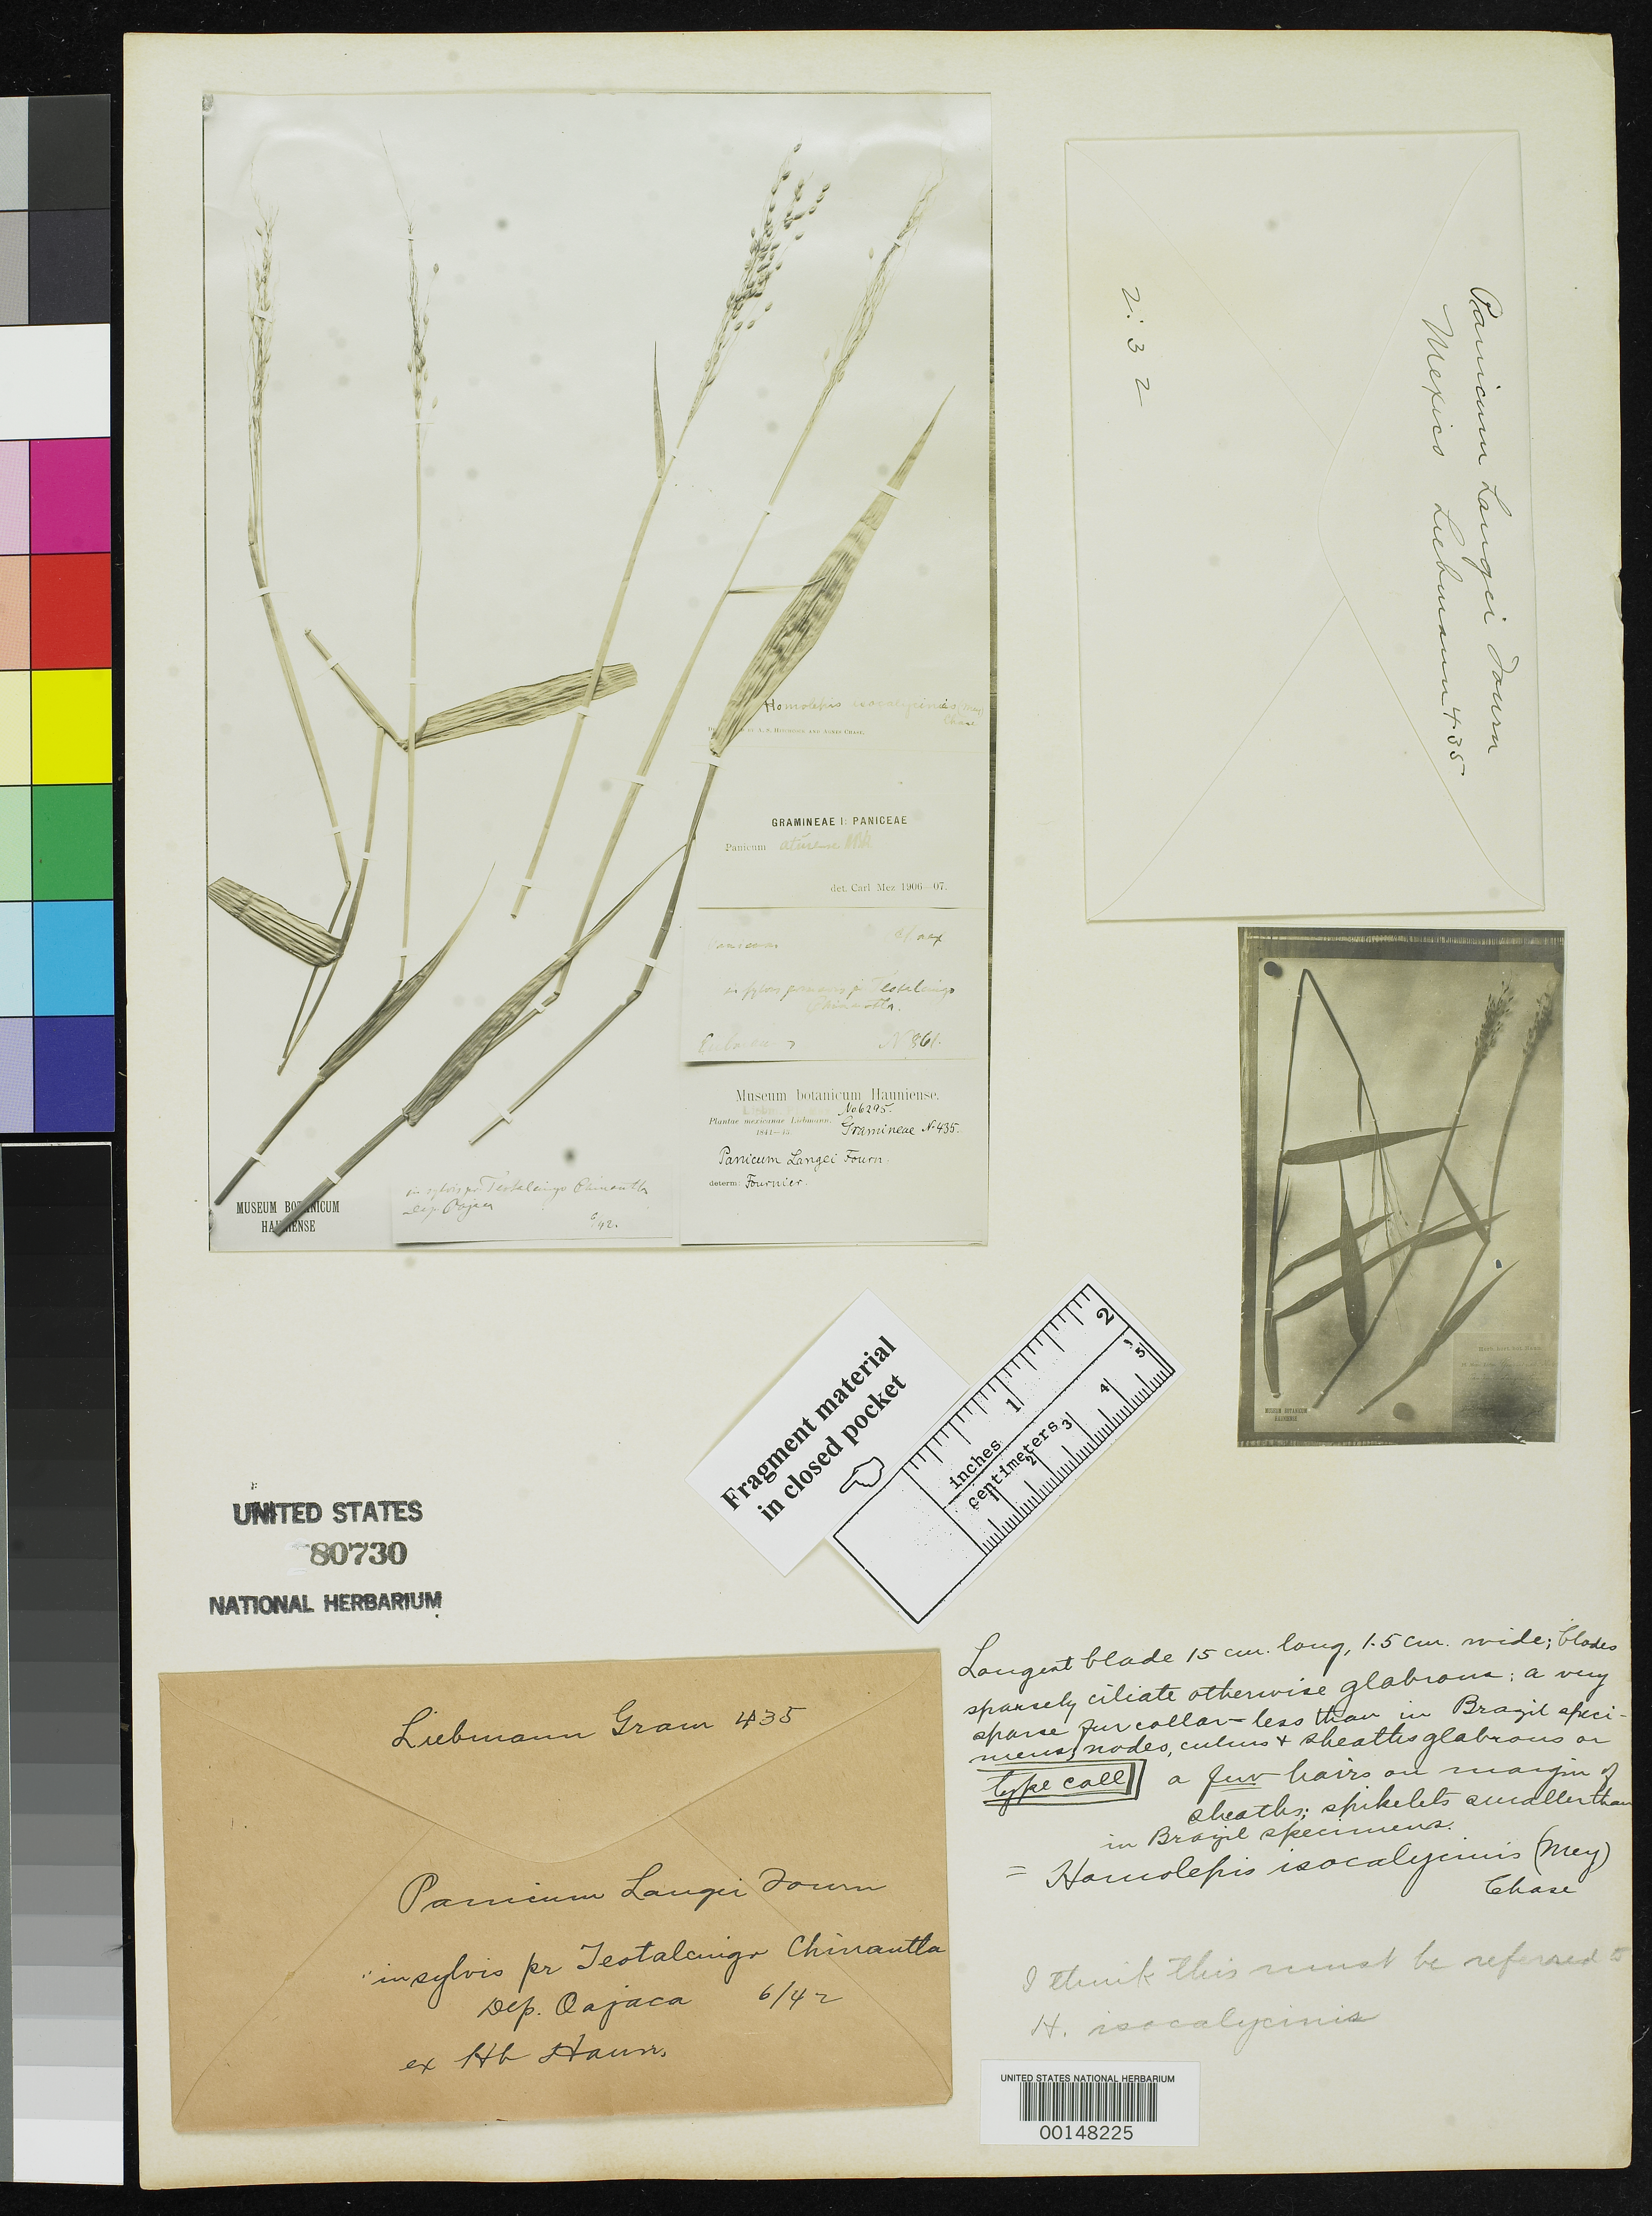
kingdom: Plantae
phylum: Tracheophyta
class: Liliopsida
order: Poales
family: Poaceae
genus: Panicum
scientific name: Panicum langei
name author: E. Fourn.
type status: Type Fragment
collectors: F. M. Liebmann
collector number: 435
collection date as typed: Jun 1842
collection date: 1842-06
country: Mexico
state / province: Oaxaca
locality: Near Teotalcuiga Chinantha.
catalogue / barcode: US 80730